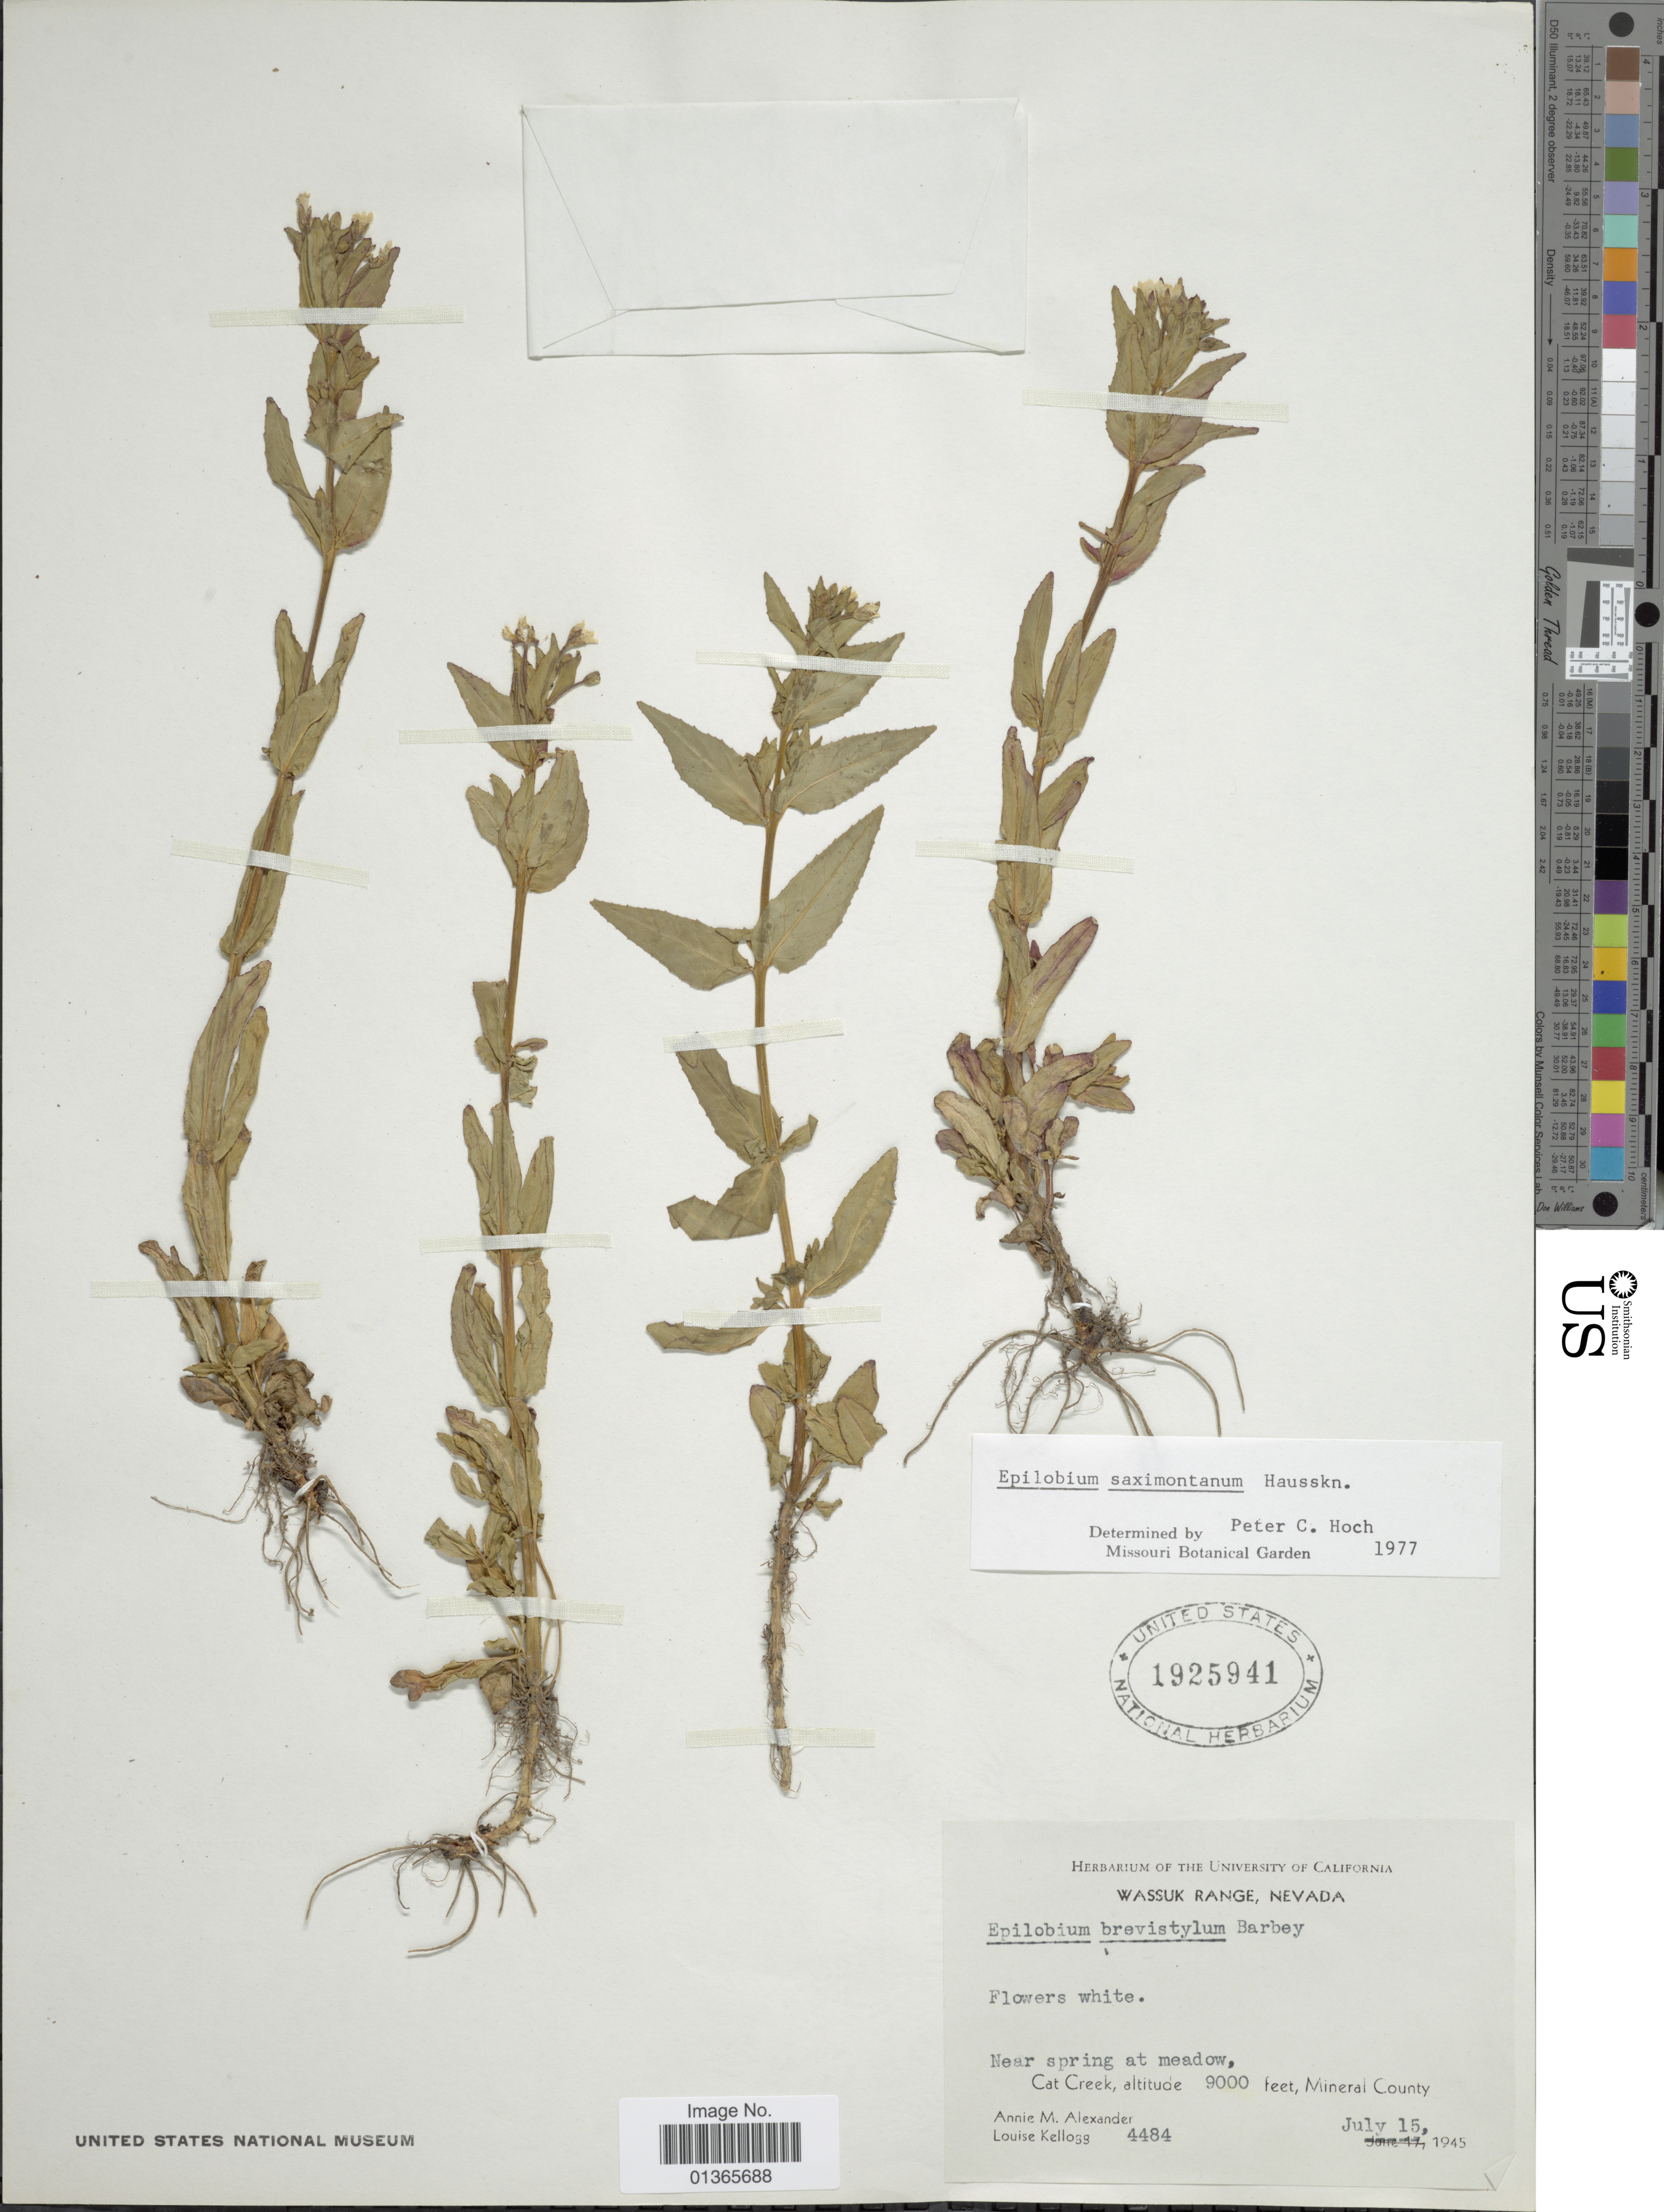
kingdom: Plantae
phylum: Tracheophyta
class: Magnoliopsida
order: Myrtales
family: Onagraceae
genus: Epilobium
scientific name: Epilobium saximontanum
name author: Hausskn.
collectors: A. M. Alexander & L. Kellogg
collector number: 4484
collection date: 1945-07-15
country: United States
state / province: Nevada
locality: Wassuk Range. Near spring at meadow, Cat Creek, Mineral County.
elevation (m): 2743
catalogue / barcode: US 1925941